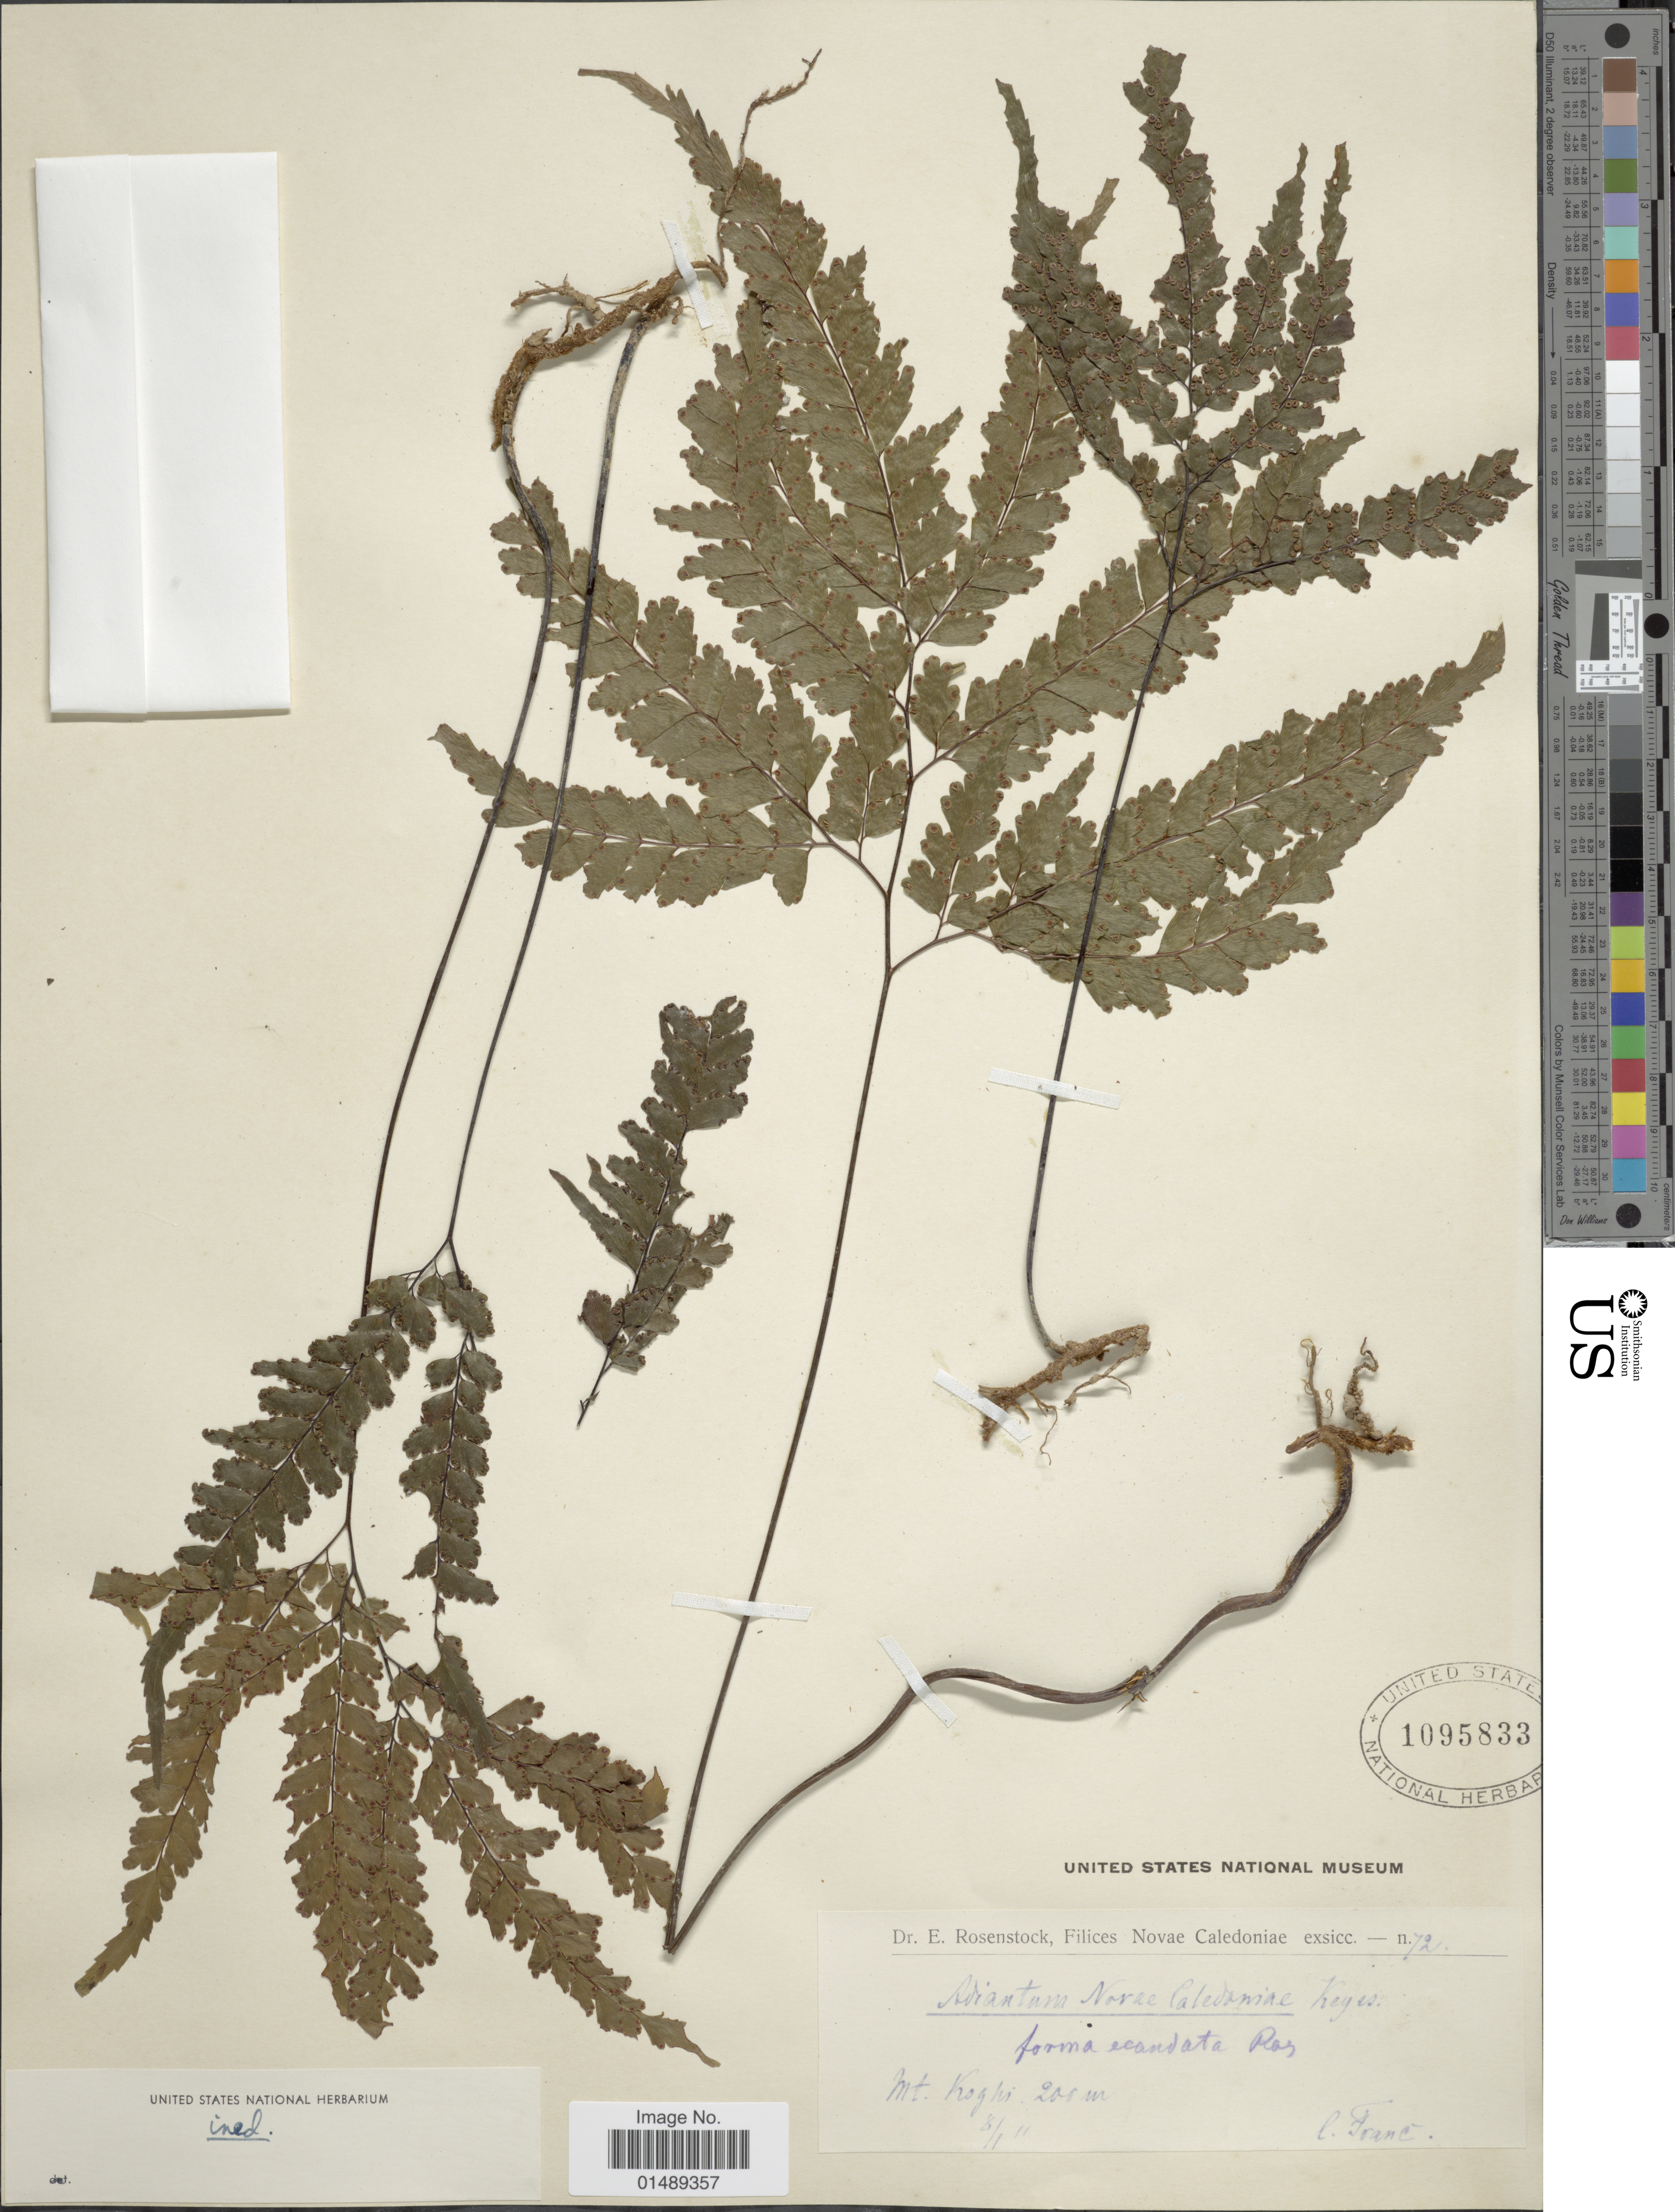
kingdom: Plantae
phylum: Tracheophyta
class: Polypodiopsida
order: Polypodiales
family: Pteridaceae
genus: Adiantum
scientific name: Adiantum novae-caledoniae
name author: Keyserl.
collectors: I. Franc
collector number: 72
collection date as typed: Transcribed d/m/y: 8/1/11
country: New Caledonia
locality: Mt. Koghi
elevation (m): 201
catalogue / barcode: US 1095833